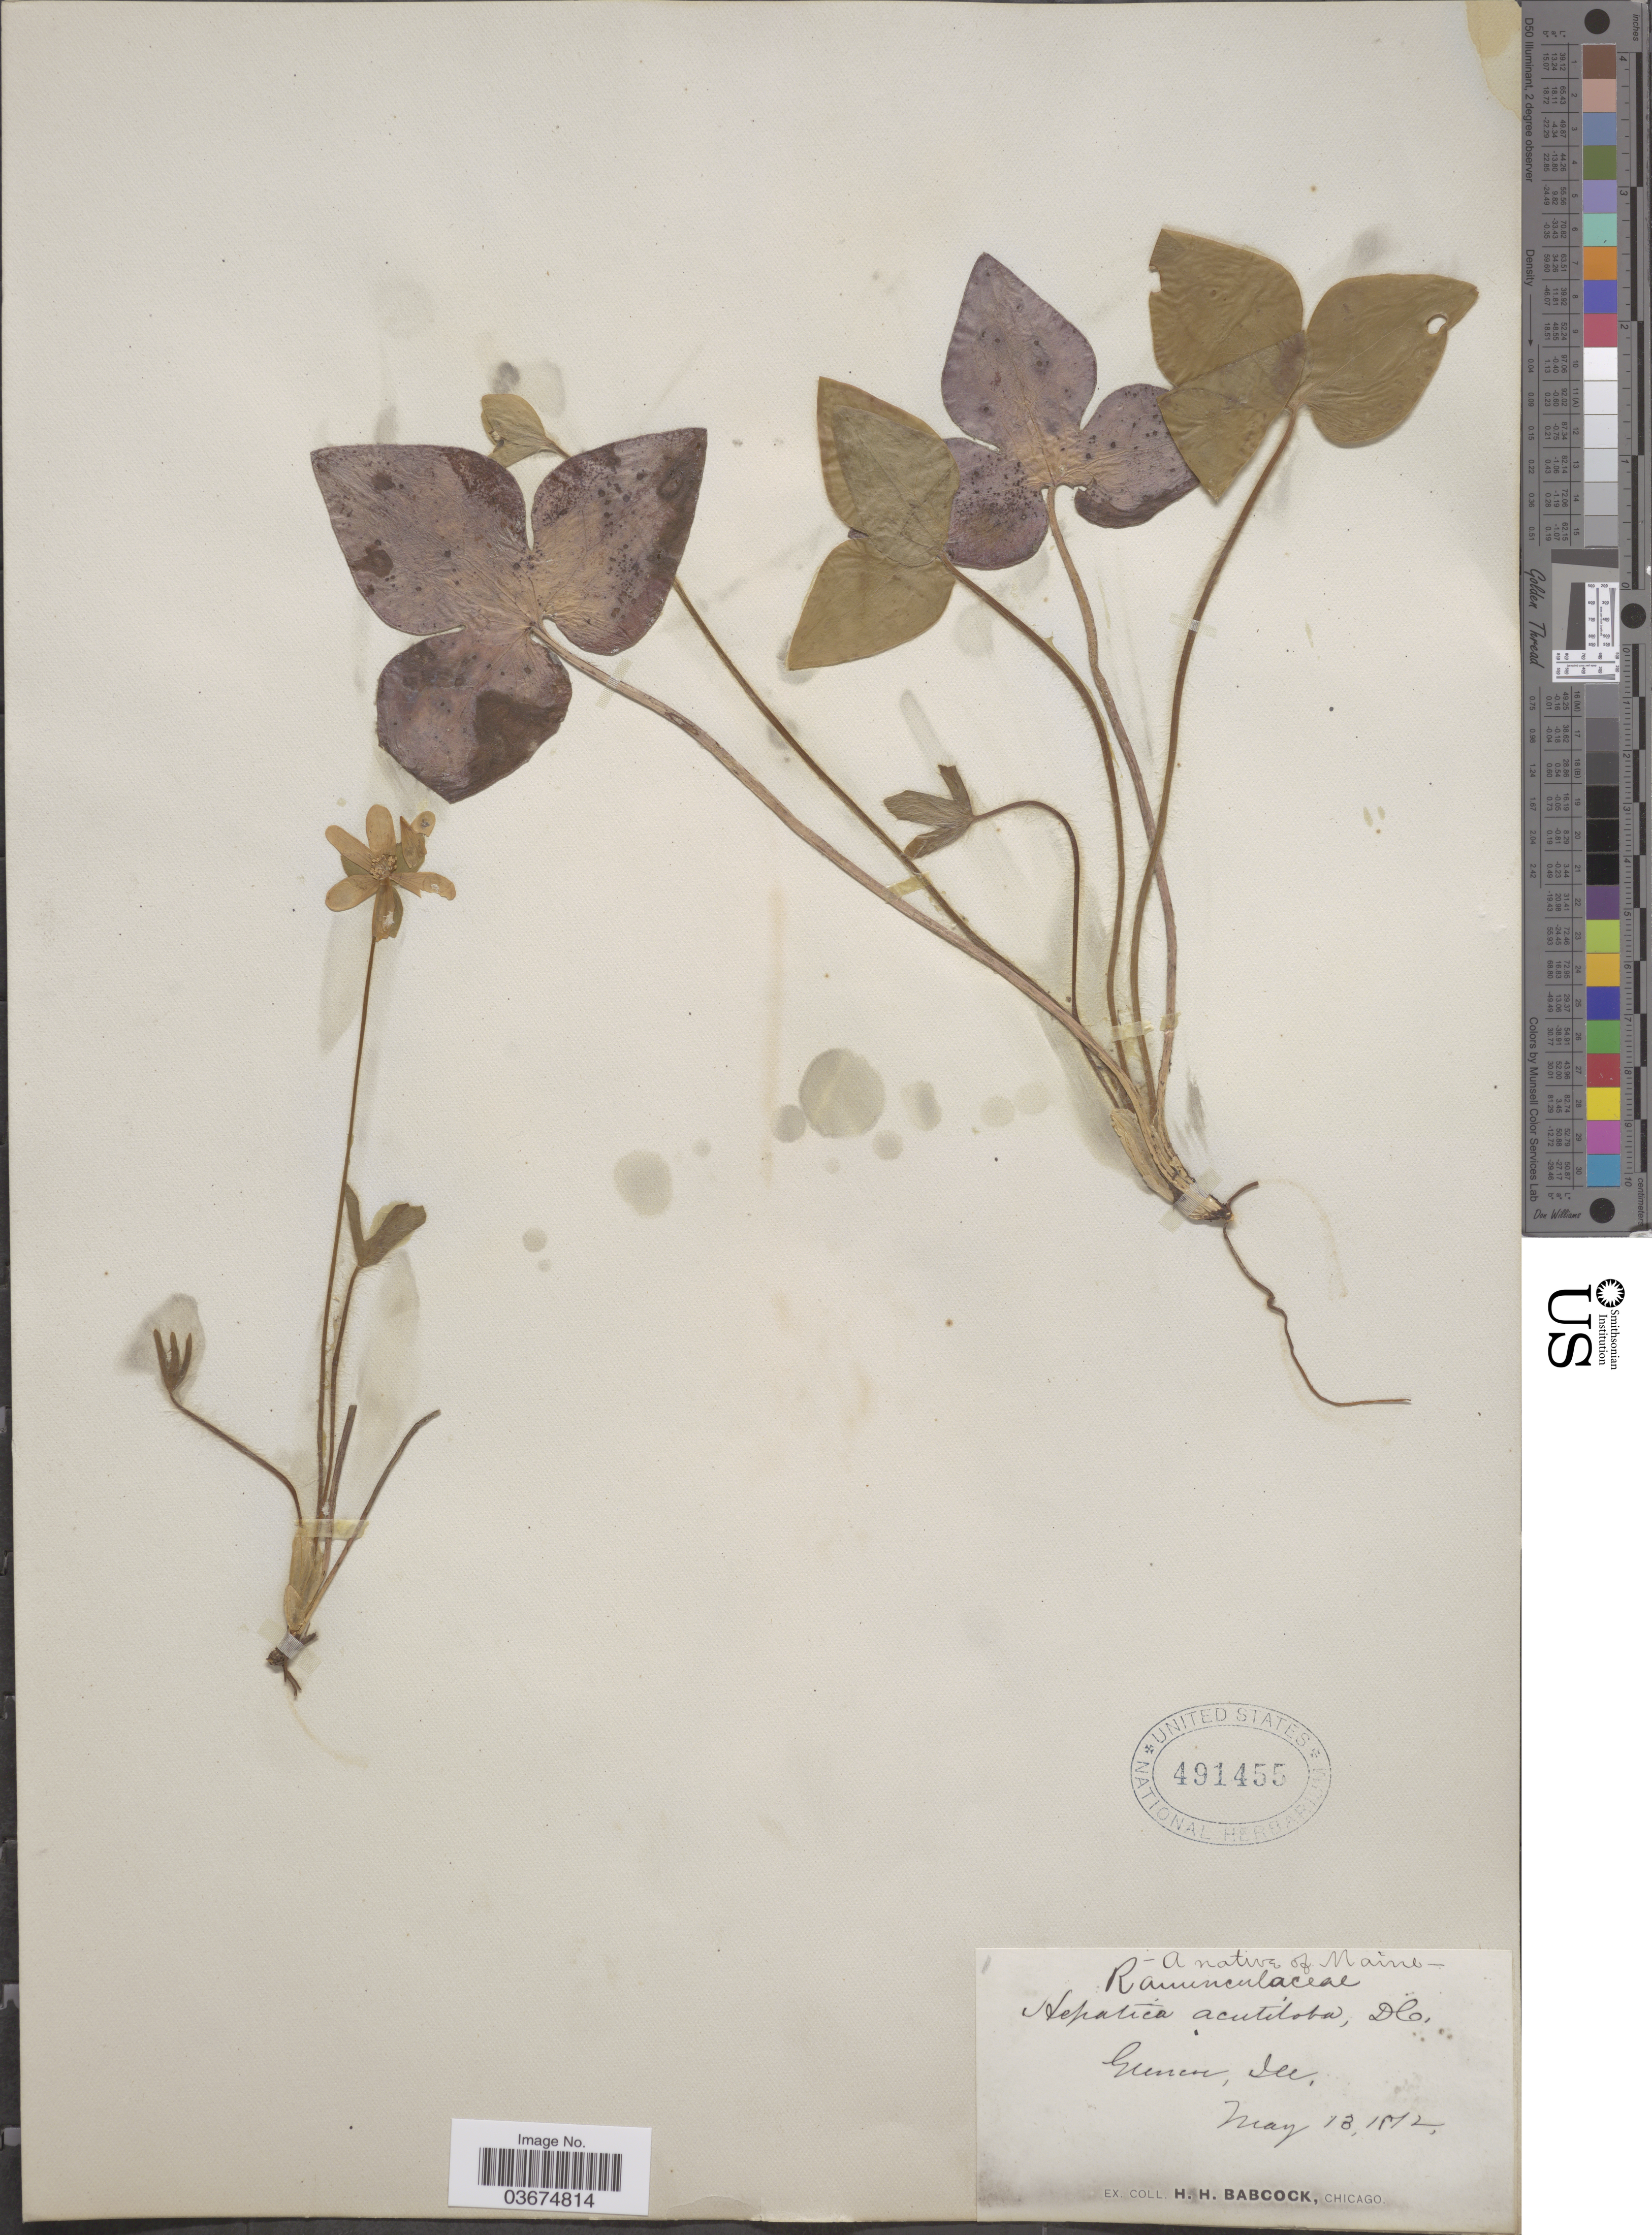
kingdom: Plantae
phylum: Tracheophyta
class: Magnoliopsida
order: Ranunculales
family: Ranunculaceae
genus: Hepatica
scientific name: Hepatica acutiloba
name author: DC.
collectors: H. Babcock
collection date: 1872-05-13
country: United States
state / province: Illinois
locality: Gunen [interpreted].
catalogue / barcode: US 491455